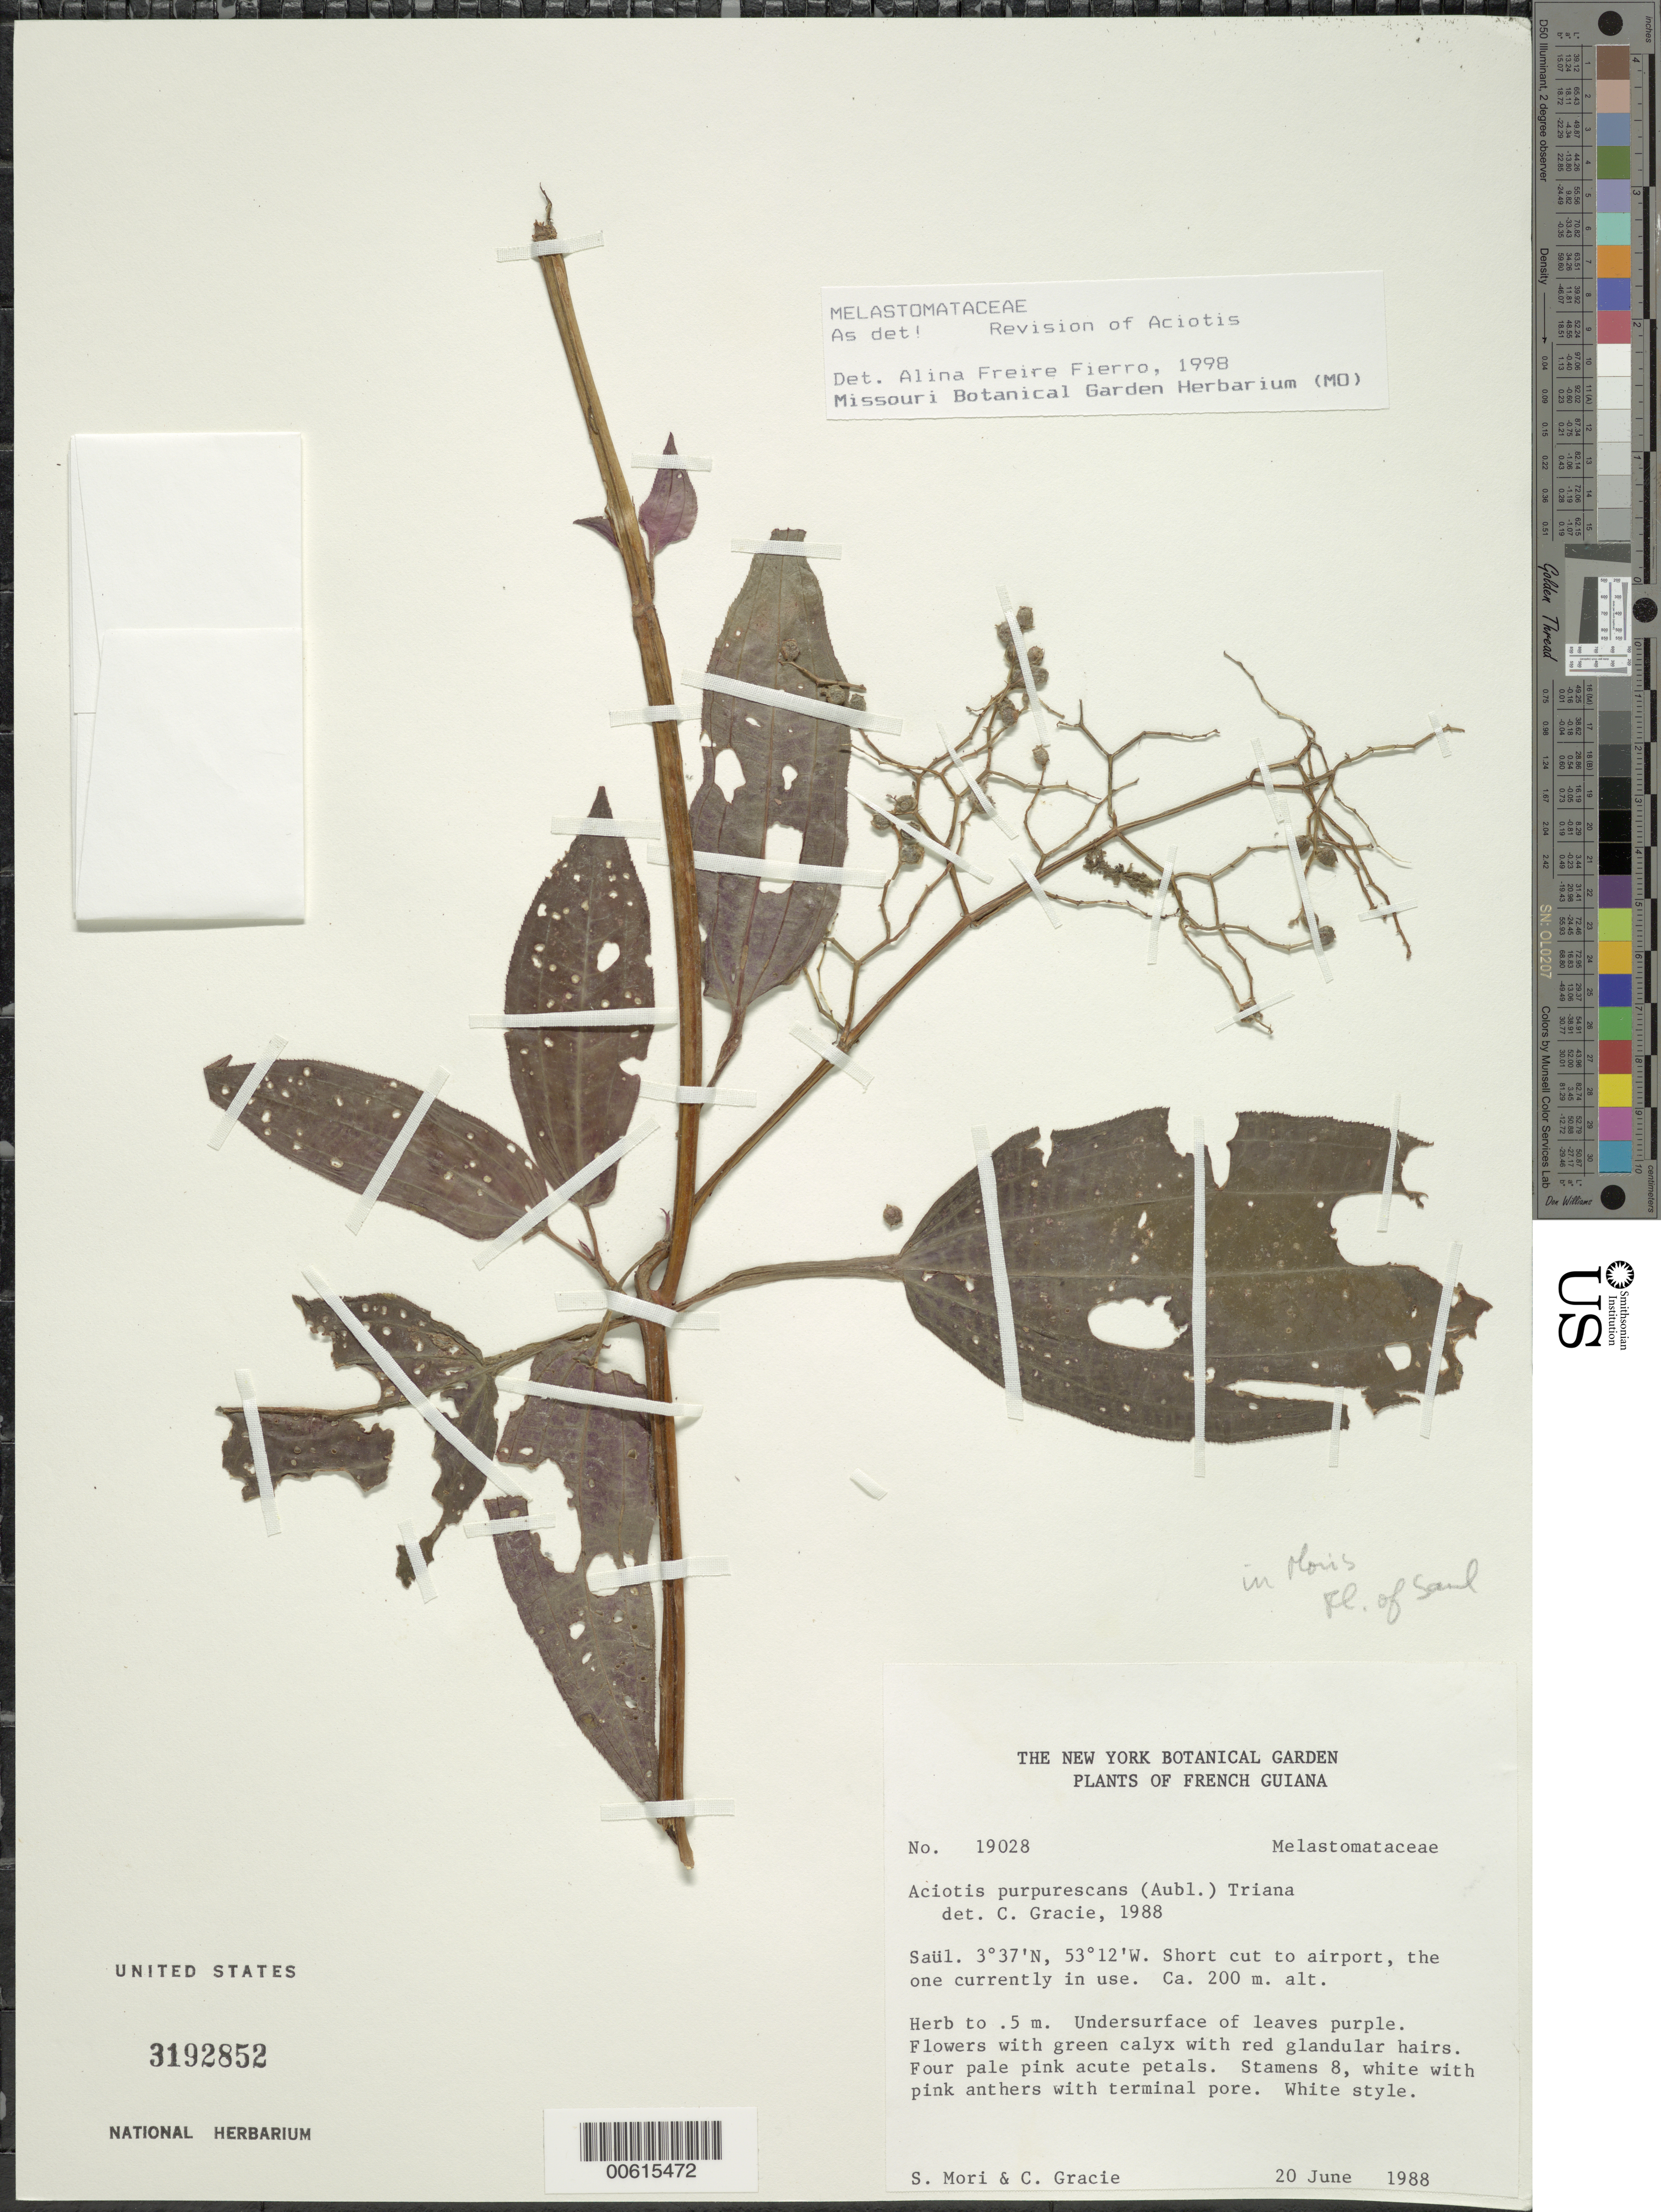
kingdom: Plantae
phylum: Tracheophyta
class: Magnoliopsida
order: Myrtales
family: Melastomataceae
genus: Aciotis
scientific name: Aciotis purpurascens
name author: (Aubl.) Triana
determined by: Freire-Fierro, A.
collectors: S. Mori & C. A. Gracie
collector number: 19028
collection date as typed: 20-Jun-88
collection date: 1988-06-20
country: French Guiana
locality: Saül. Short cut to airport, the one currently in use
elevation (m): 200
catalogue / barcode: US 3192852